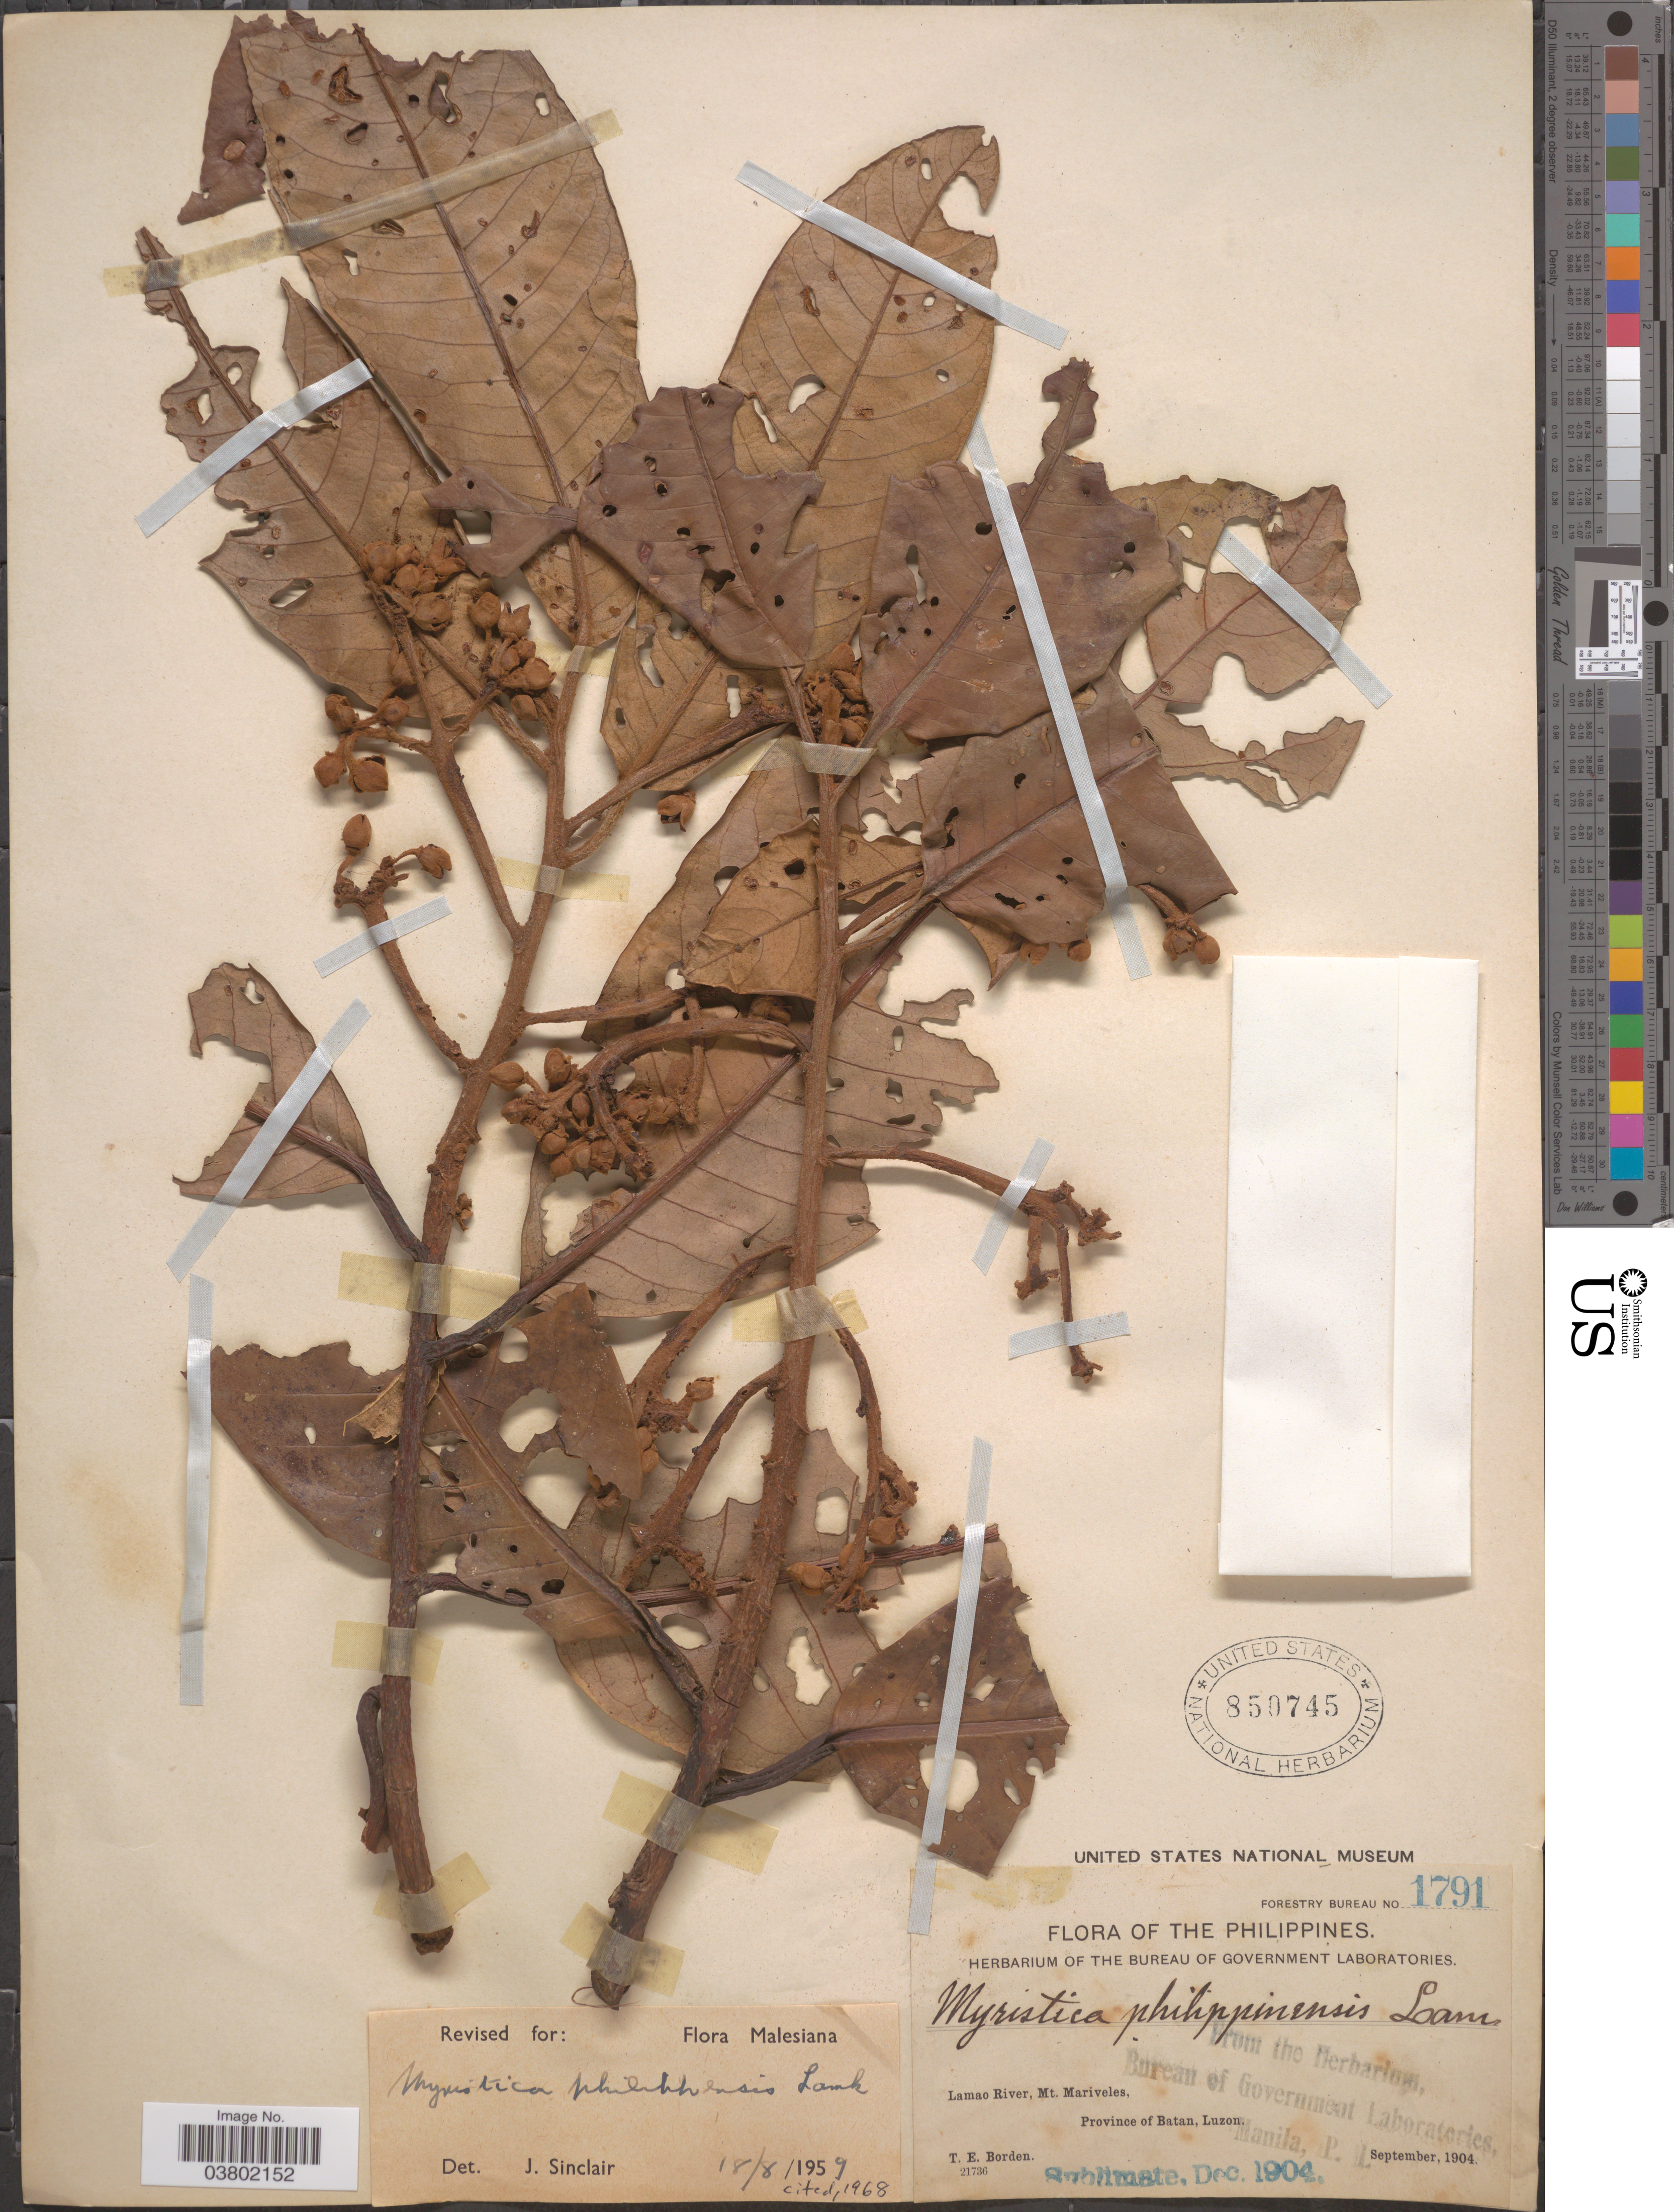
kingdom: Plantae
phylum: Tracheophyta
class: Magnoliopsida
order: Magnoliales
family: Myristicaceae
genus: Myristica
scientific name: Myristica philippensis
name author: Lam.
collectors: T. E. Borden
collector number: Forestry Bureau 1791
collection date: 1904-09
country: Philippines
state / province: Cagayan Valley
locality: Lamao River, Mt. Mariveles, Province of Batan, Luzon.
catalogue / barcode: US 850745